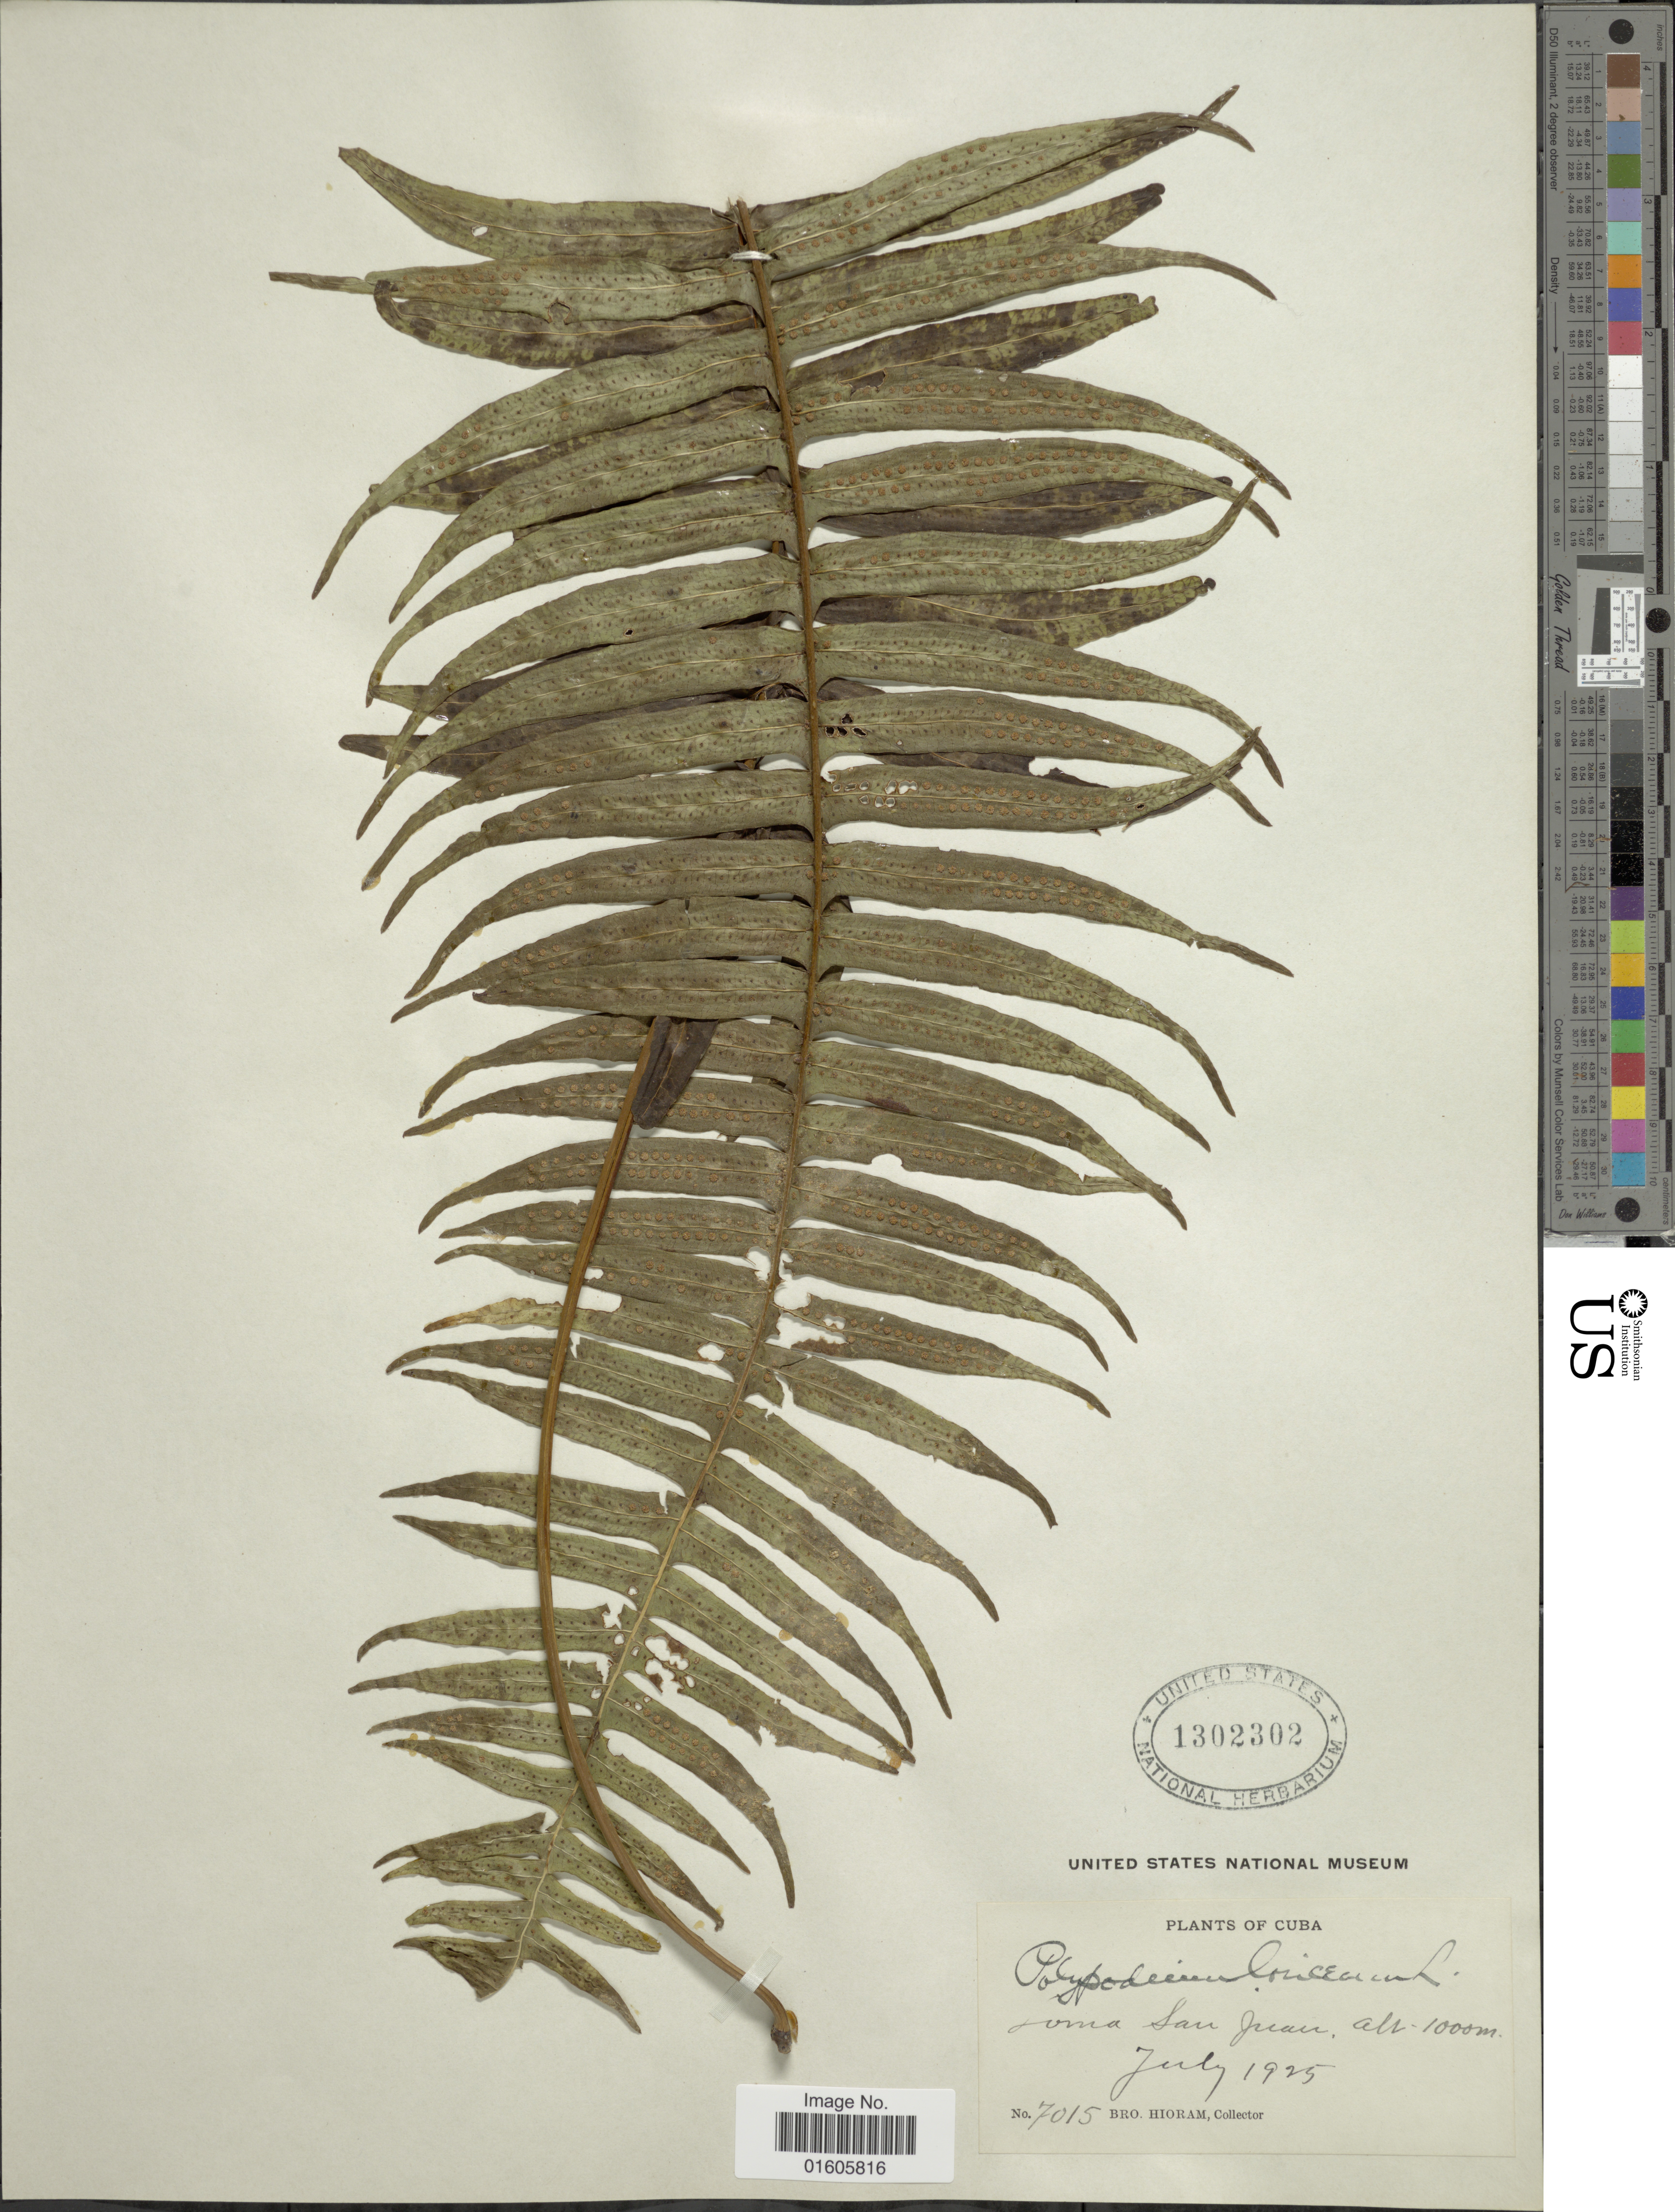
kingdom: Plantae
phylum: Tracheophyta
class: Polypodiopsida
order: Polypodiales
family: Polypodiaceae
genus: Serpocaulon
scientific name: Serpocaulon loriceum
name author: (L.) A.R. Sm.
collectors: Bro. Hioram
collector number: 7015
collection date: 1925-07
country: Cuba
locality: Loma San Juan.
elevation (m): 1000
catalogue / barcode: US 1302302